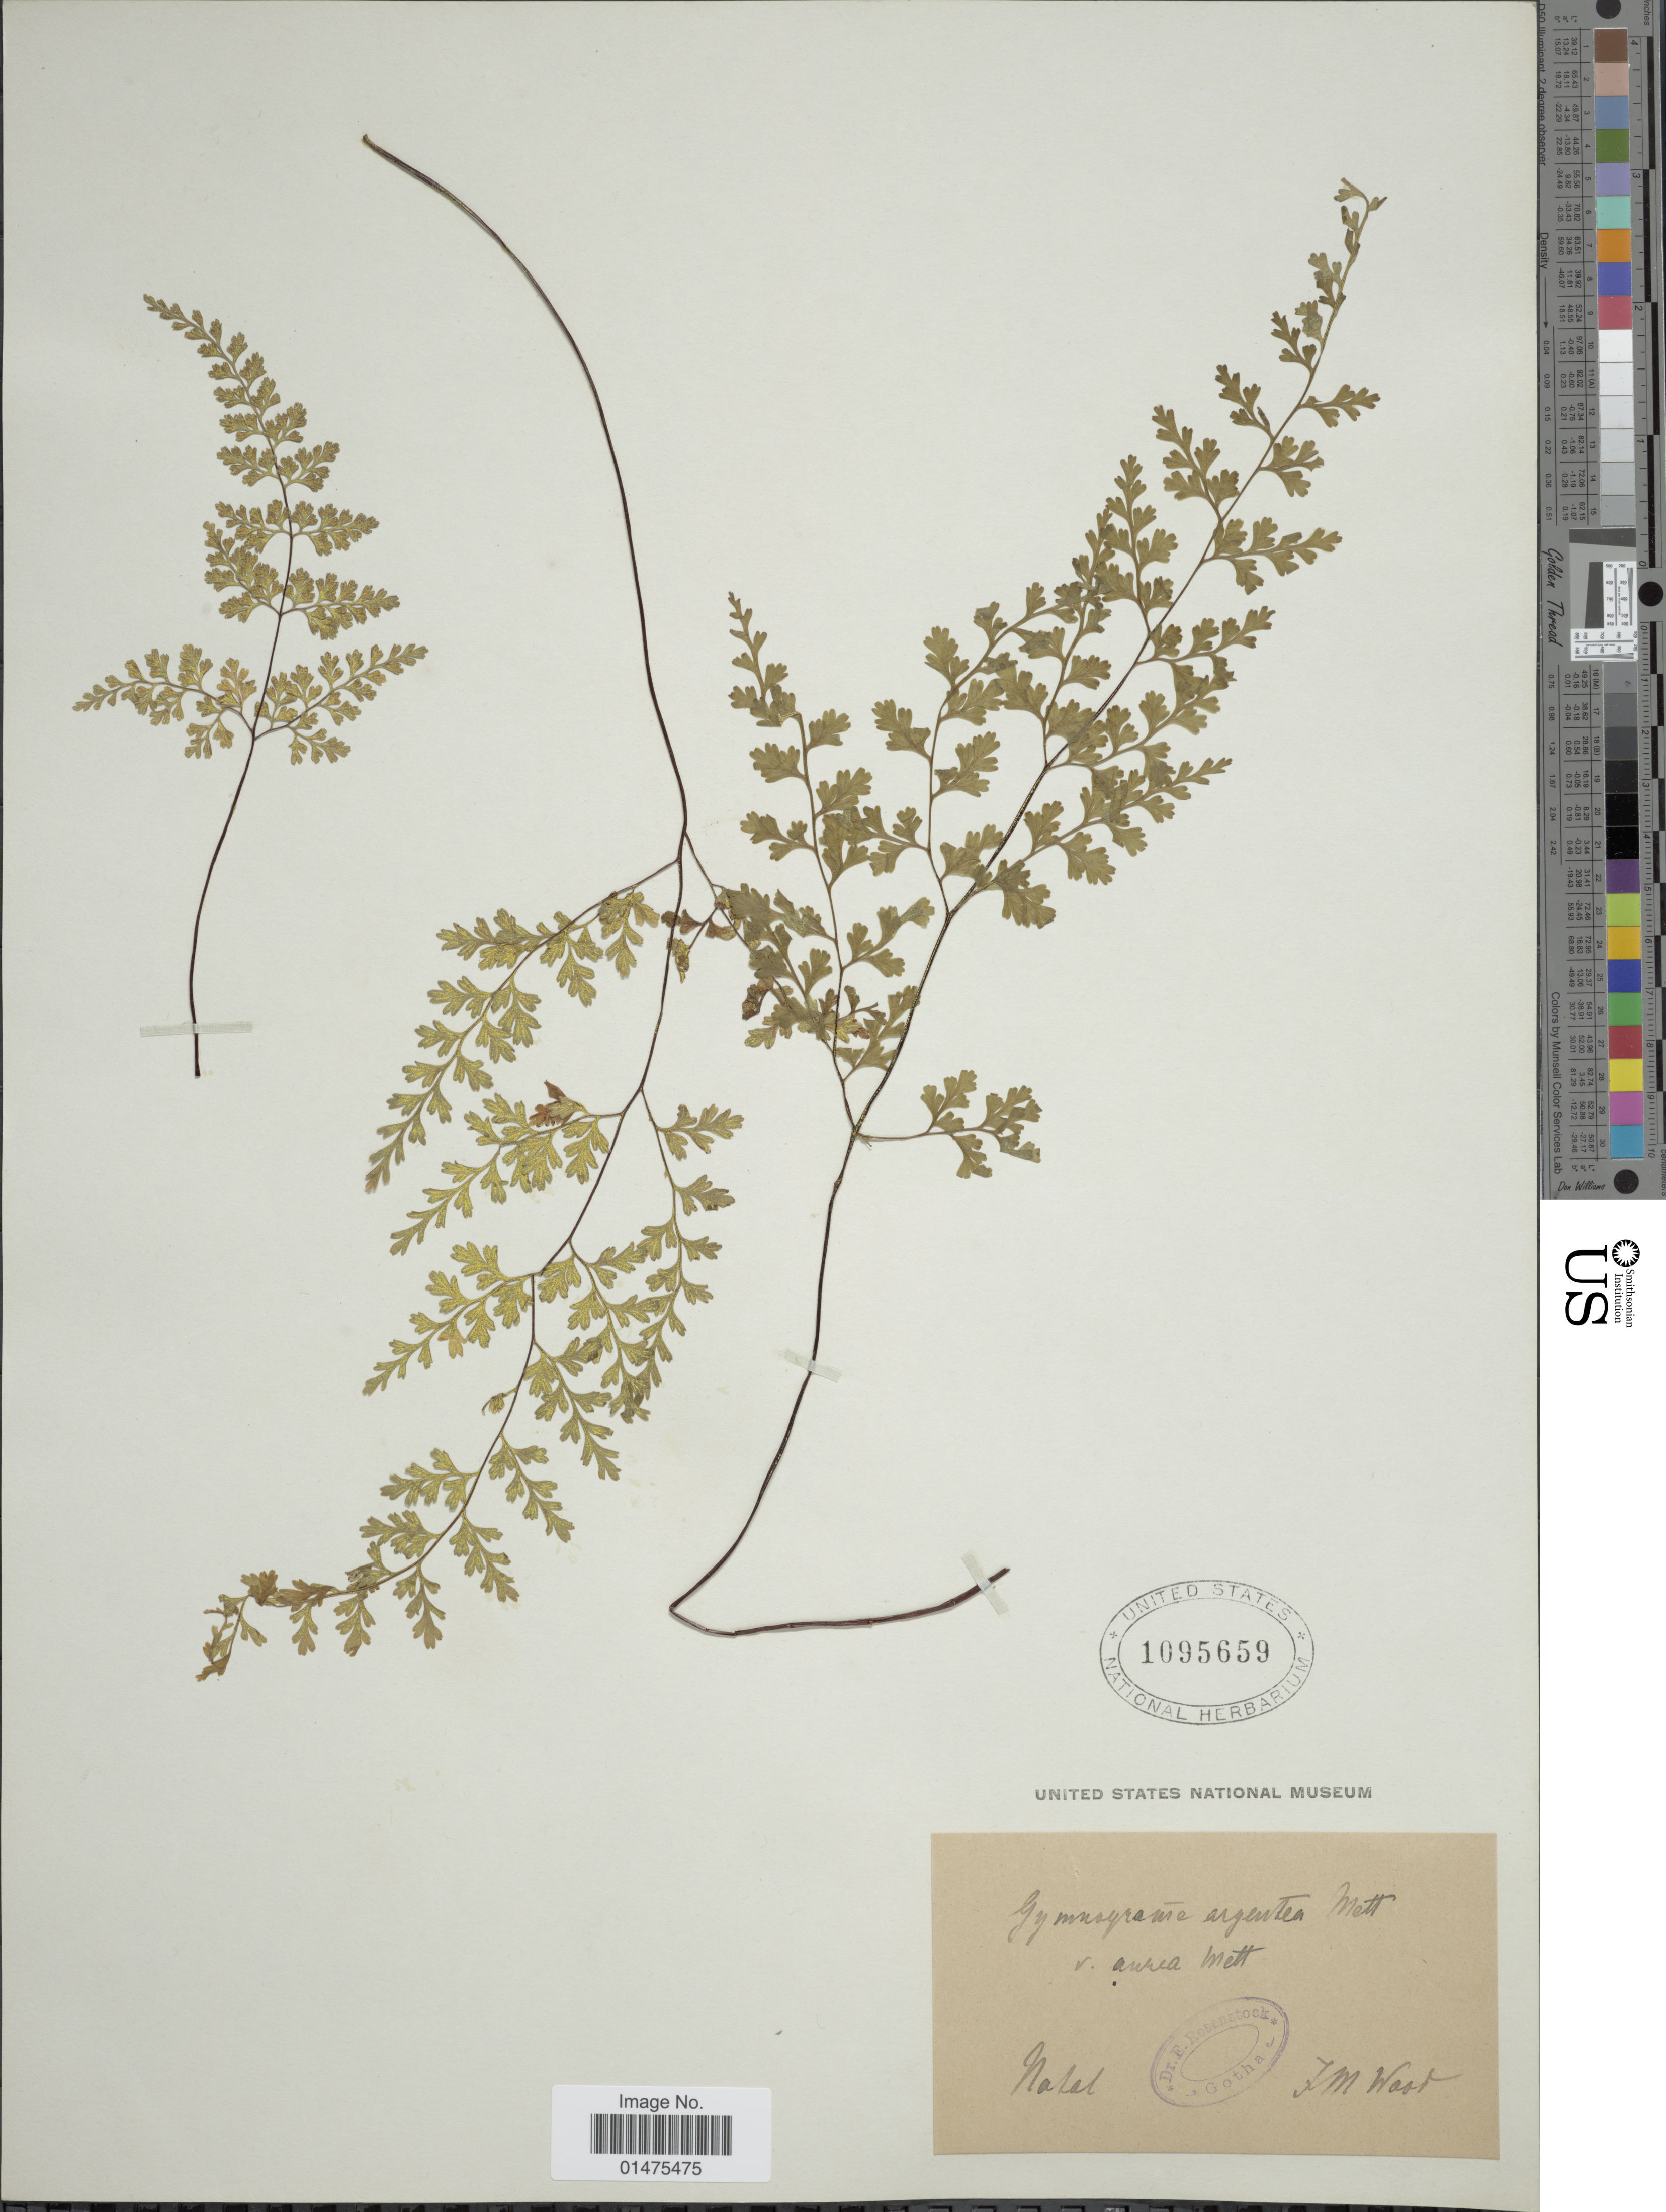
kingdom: Plantae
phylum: Tracheophyta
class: Polypodiopsida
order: Polypodiales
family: Pteridaceae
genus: Pityrogramma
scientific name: Pityrogramma argentea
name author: (Willd.) Hennequin & H. Schneid.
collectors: J. M. Wood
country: South Africa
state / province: KwaZulu-Natal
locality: Natal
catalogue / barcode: US 1095659